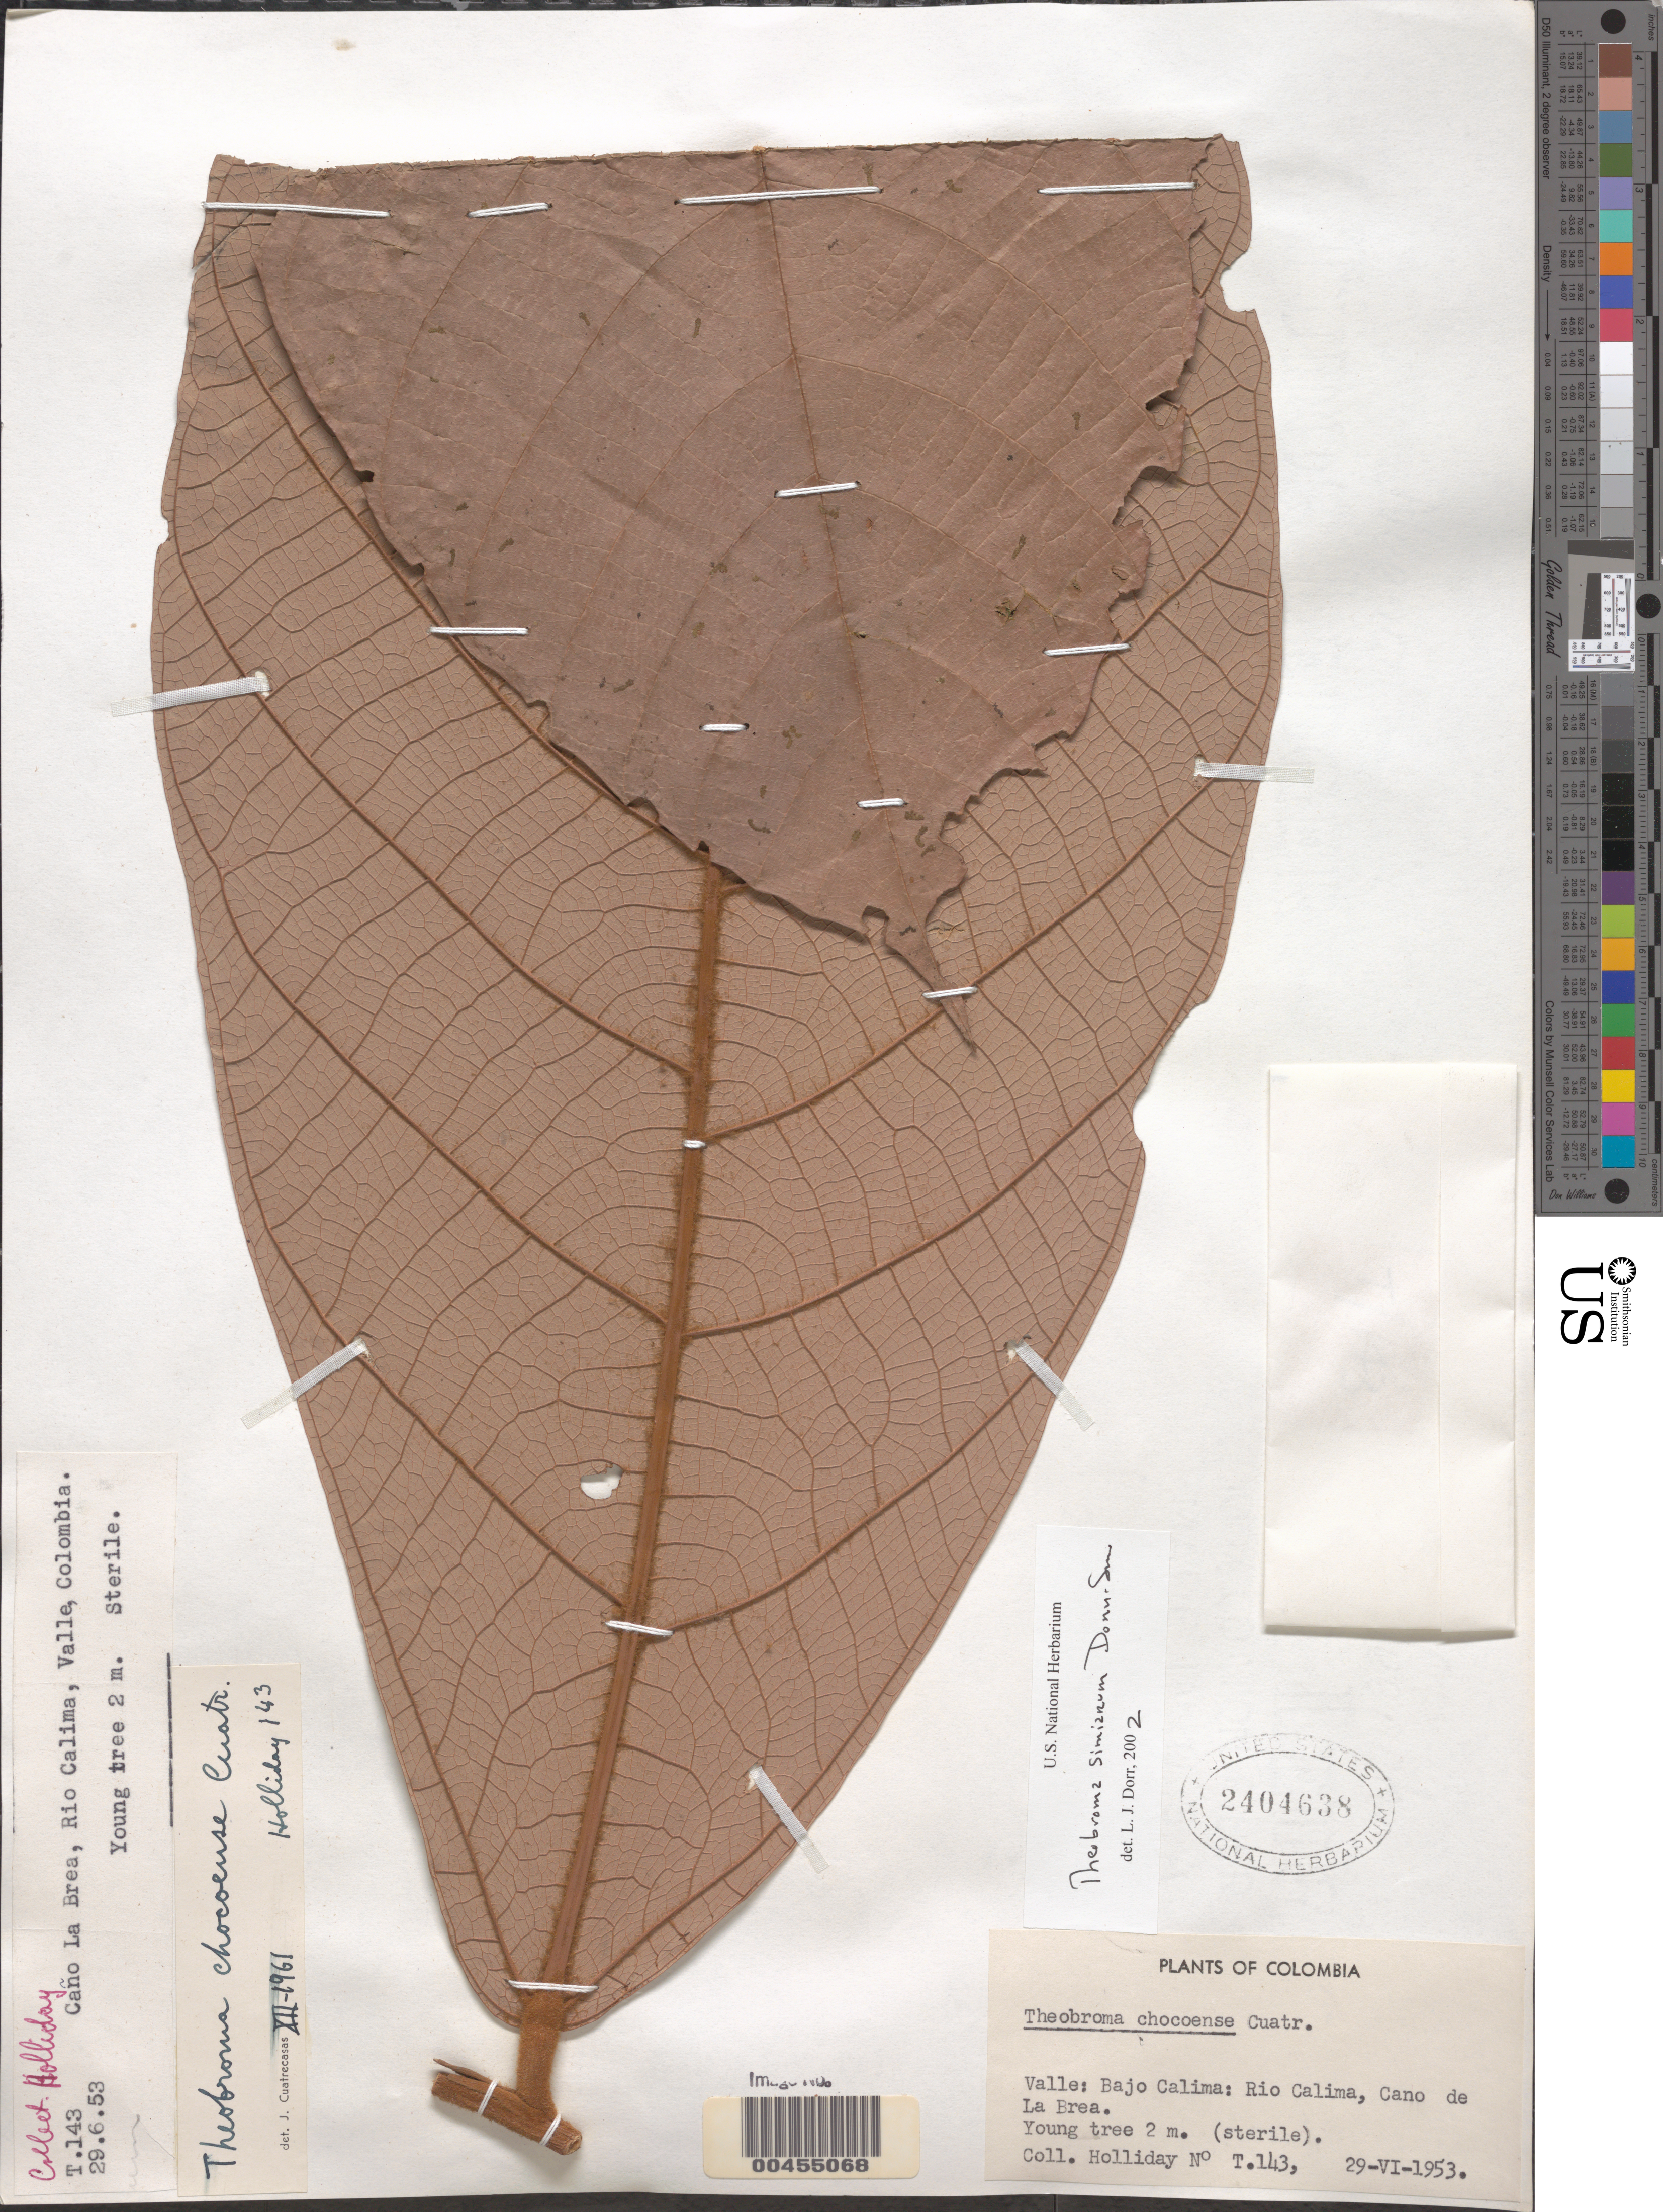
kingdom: Plantae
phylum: Tracheophyta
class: Magnoliopsida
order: Malvales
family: Malvaceae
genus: Theobroma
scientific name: Theobroma simiarum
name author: Donn. Sm.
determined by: Dorr, L. J., (BOT), Smithsonian Institution - National Museum of Natural History (UNITED STATES)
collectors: P. C. Holliday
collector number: T143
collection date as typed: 29 Jun 1953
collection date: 1953-06-29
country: Colombia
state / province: Valle del Cauca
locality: Bajo Calima, Río Calima, Caño de La Brea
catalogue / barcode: US 2404638